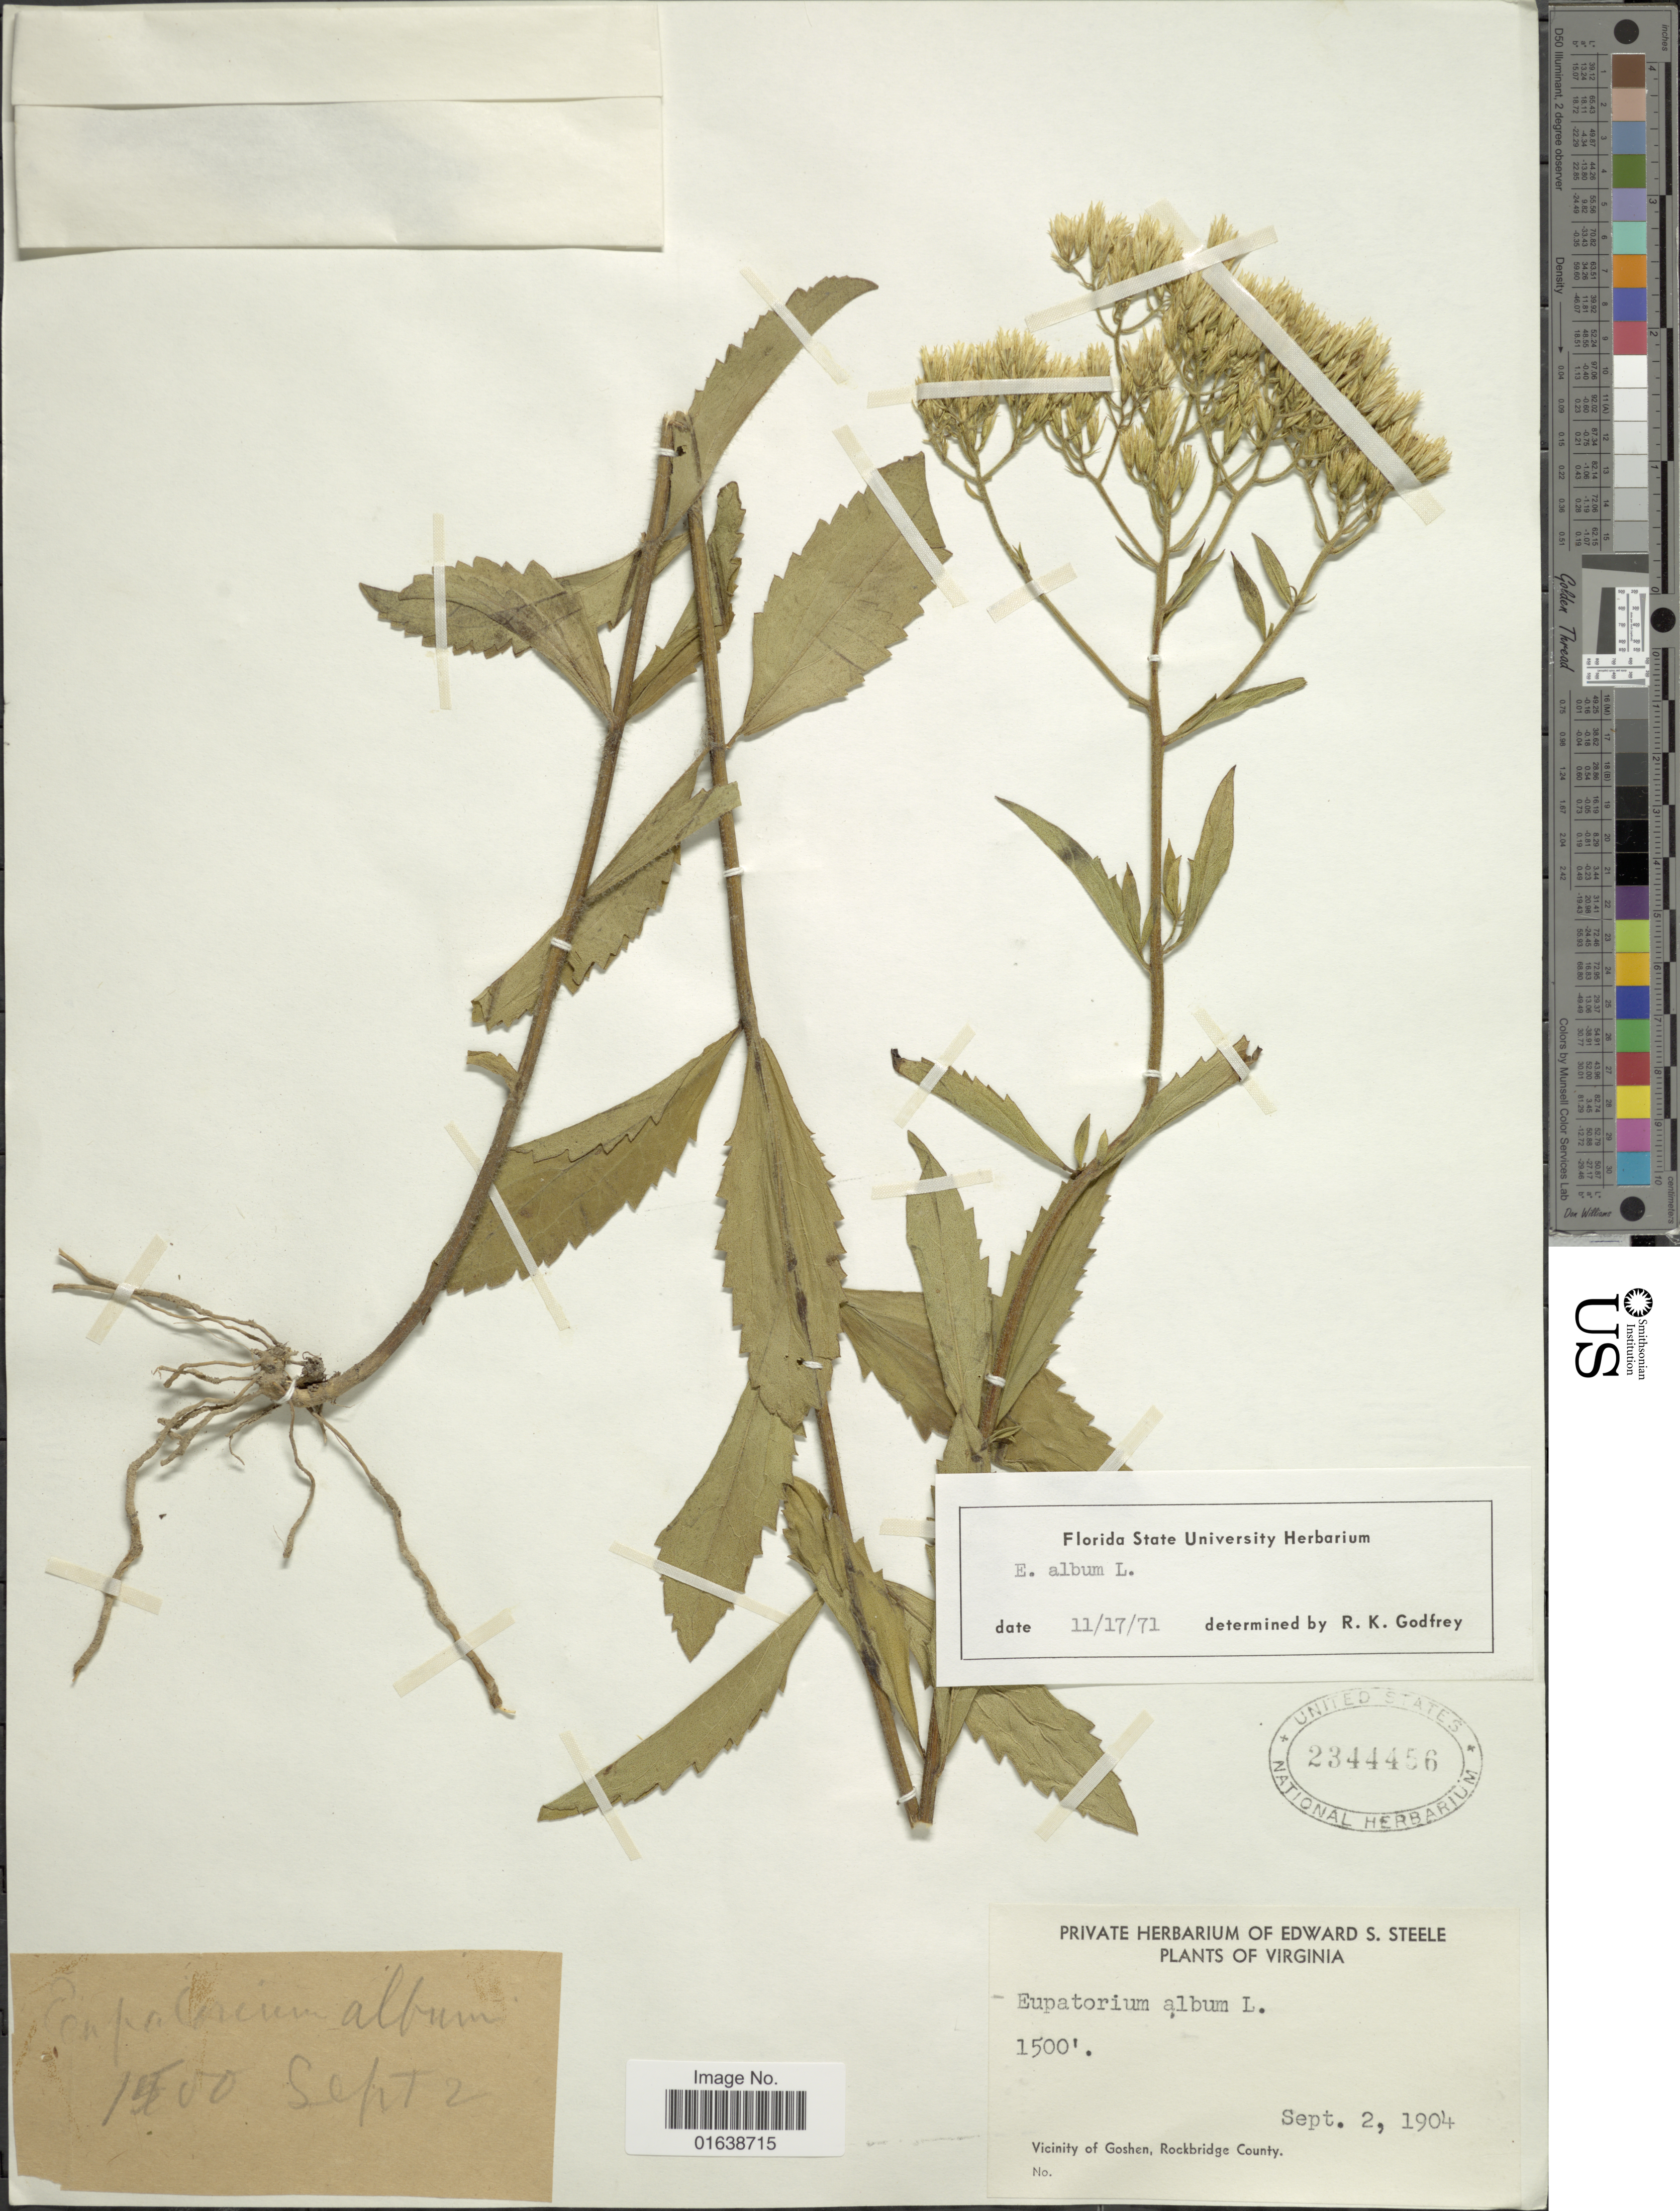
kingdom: Plantae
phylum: Tracheophyta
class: Magnoliopsida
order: Asterales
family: Asteraceae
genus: Eupatorium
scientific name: Eupatorium album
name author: L.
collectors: ex herb. Edward S. Steele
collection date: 1904-09-02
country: United States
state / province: Virginia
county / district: Rockbridge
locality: Virginia. Vicinity of Goshen, Rockbridge County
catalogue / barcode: US 2344456